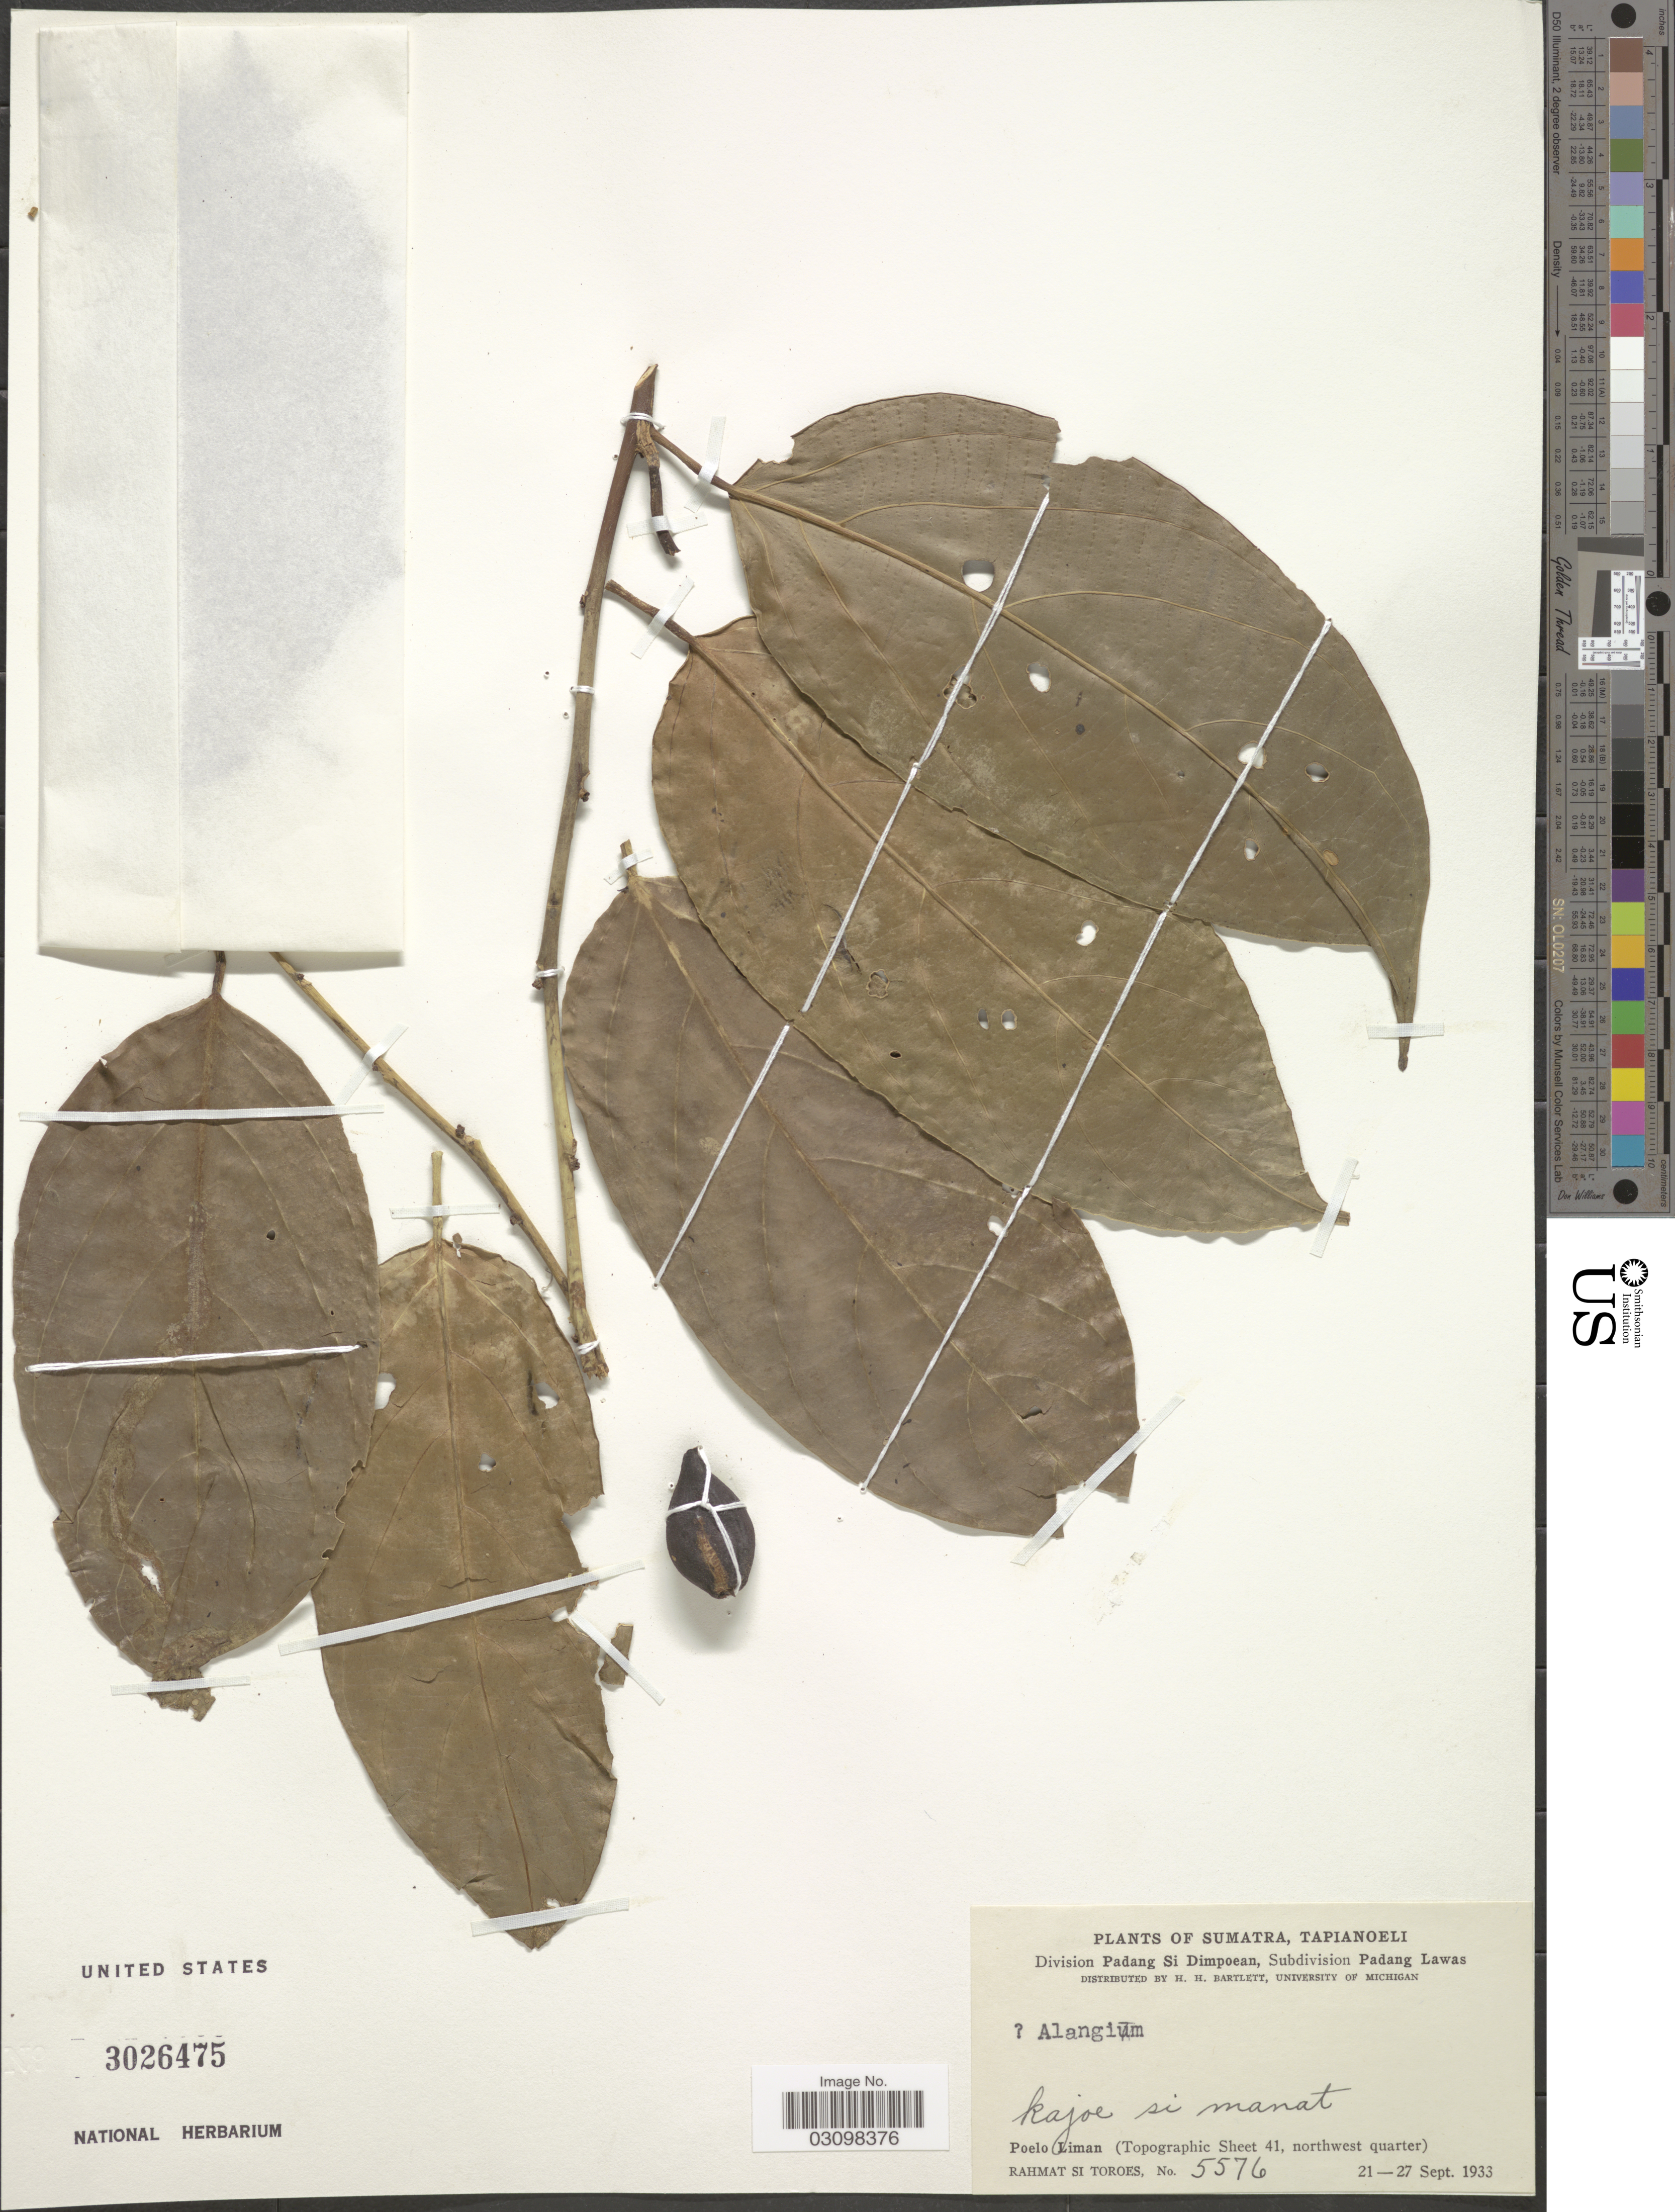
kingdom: Plantae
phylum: Tracheophyta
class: Magnoliopsida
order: Cornales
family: Cornaceae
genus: Alangium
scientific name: Alangium sp.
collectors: Rahmat Si Boeea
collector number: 5576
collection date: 1933-09-21/1933-09-27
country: Indonesia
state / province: Sumatra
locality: Tapianoeli. Division Padang Si Dimpoean, Subdivision Padang Lawas. Poelo Liman (Topographic Sheet 41, northwest quarter).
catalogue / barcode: US 3026475